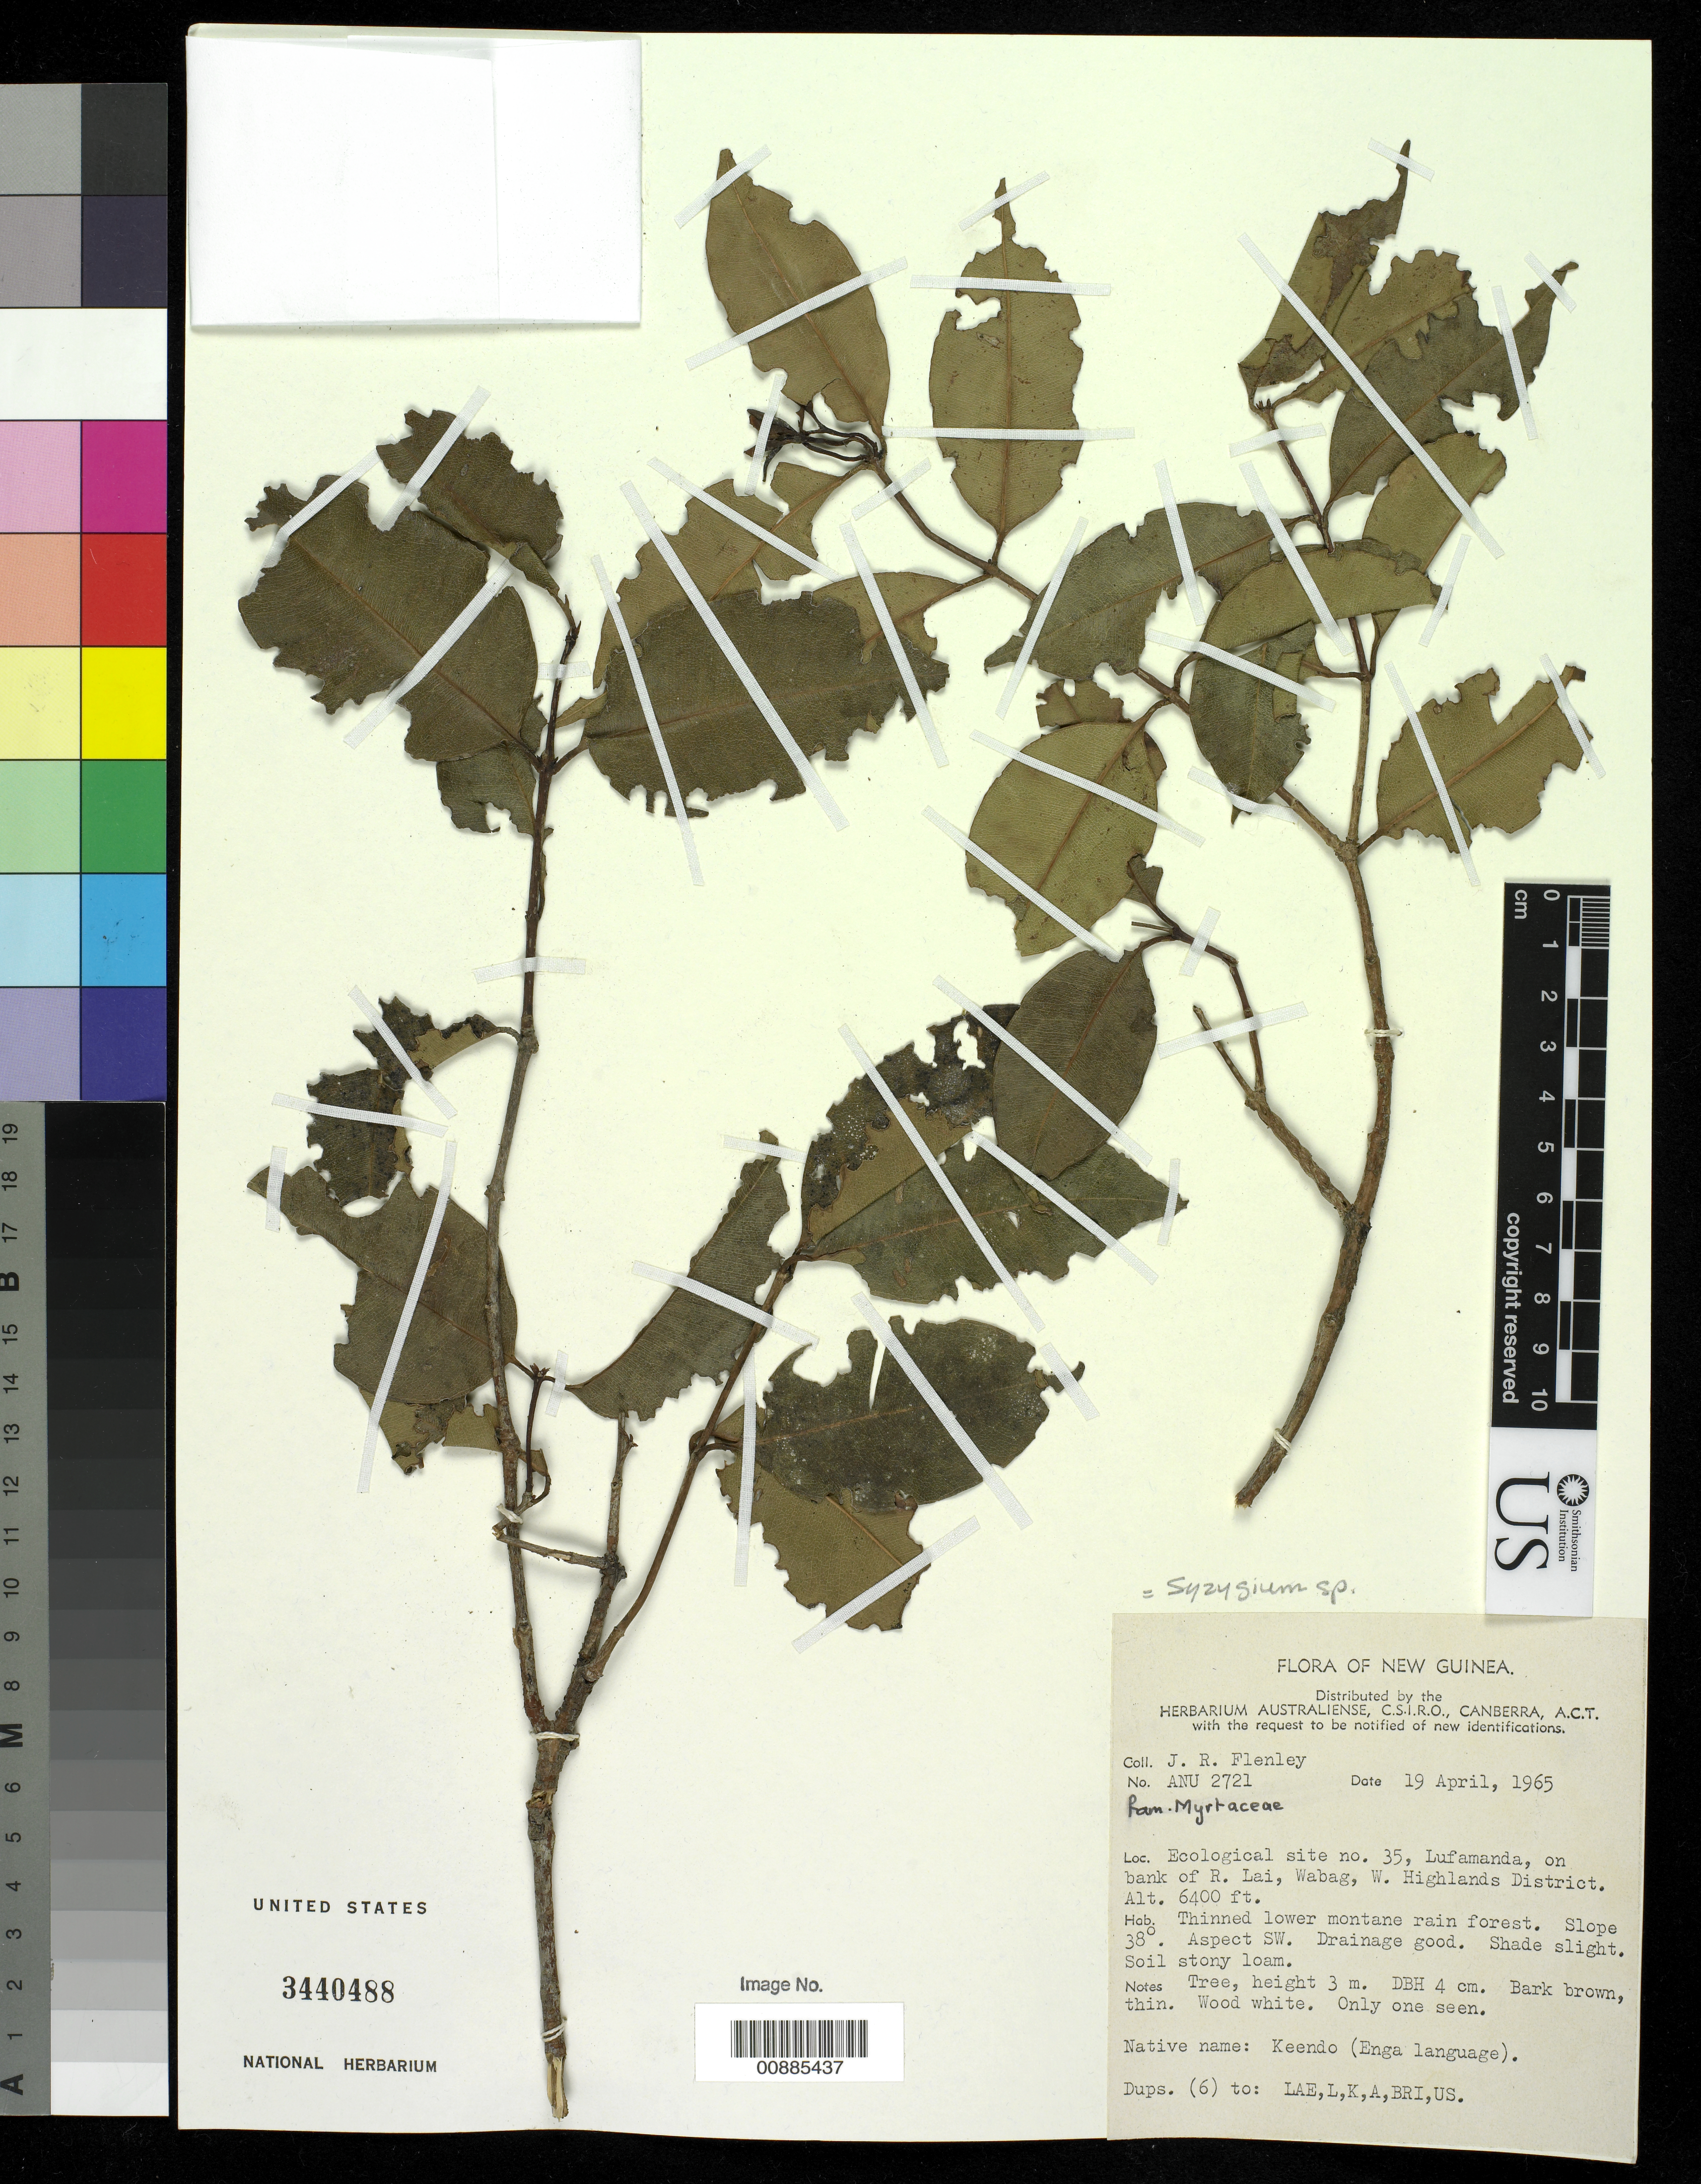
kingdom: Plantae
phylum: Tracheophyta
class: Magnoliopsida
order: Myrtales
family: Myrtaceae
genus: Syzygium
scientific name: Syzygium sp.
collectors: J. Flenley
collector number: ANU 2721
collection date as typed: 19 Apr 1965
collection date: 1965-04-19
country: Papua New Guinea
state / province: Enga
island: New Guinea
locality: Ecological site no. 35, Lufamanda, on bank of R.Lai, Wabag.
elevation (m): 1951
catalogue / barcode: US 3440488